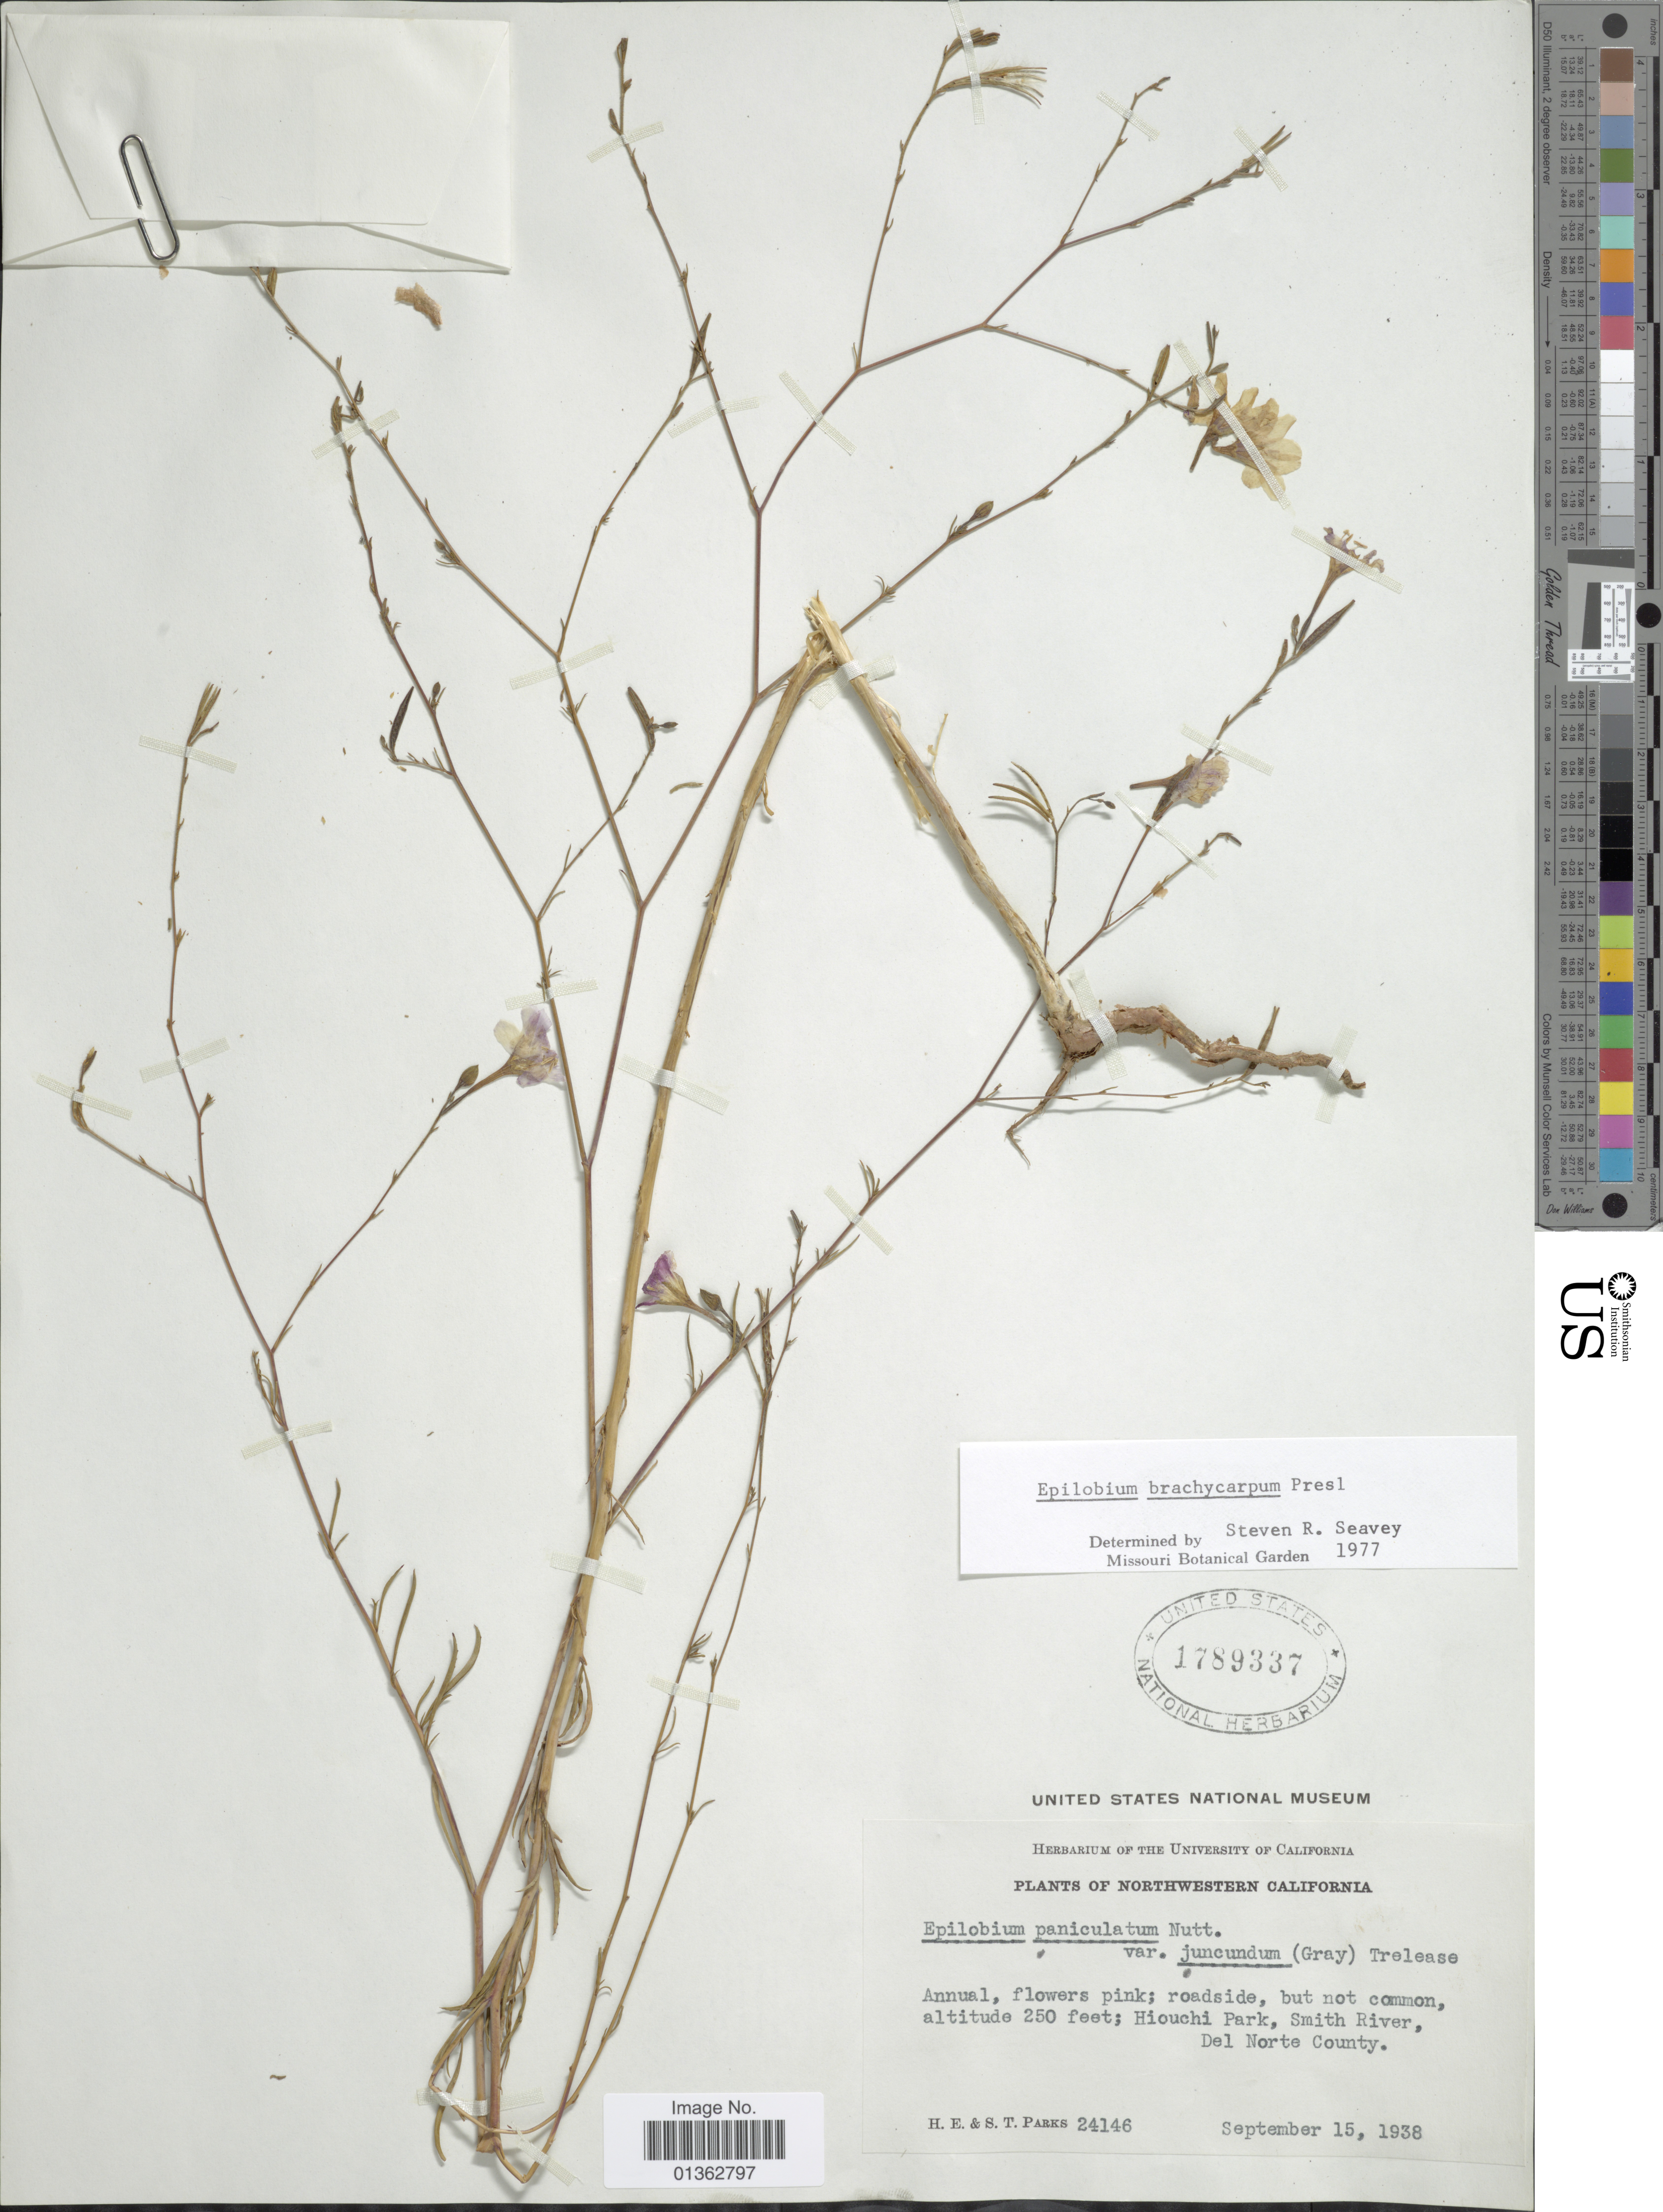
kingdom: Plantae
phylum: Tracheophyta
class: Magnoliopsida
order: Myrtales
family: Onagraceae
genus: Epilobium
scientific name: Epilobium brachycarpum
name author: C. Presl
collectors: H. E. Parks & S. Parks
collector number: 24146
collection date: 1938-09-15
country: United States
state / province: California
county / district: Del Norte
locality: Northwestern California. Hiouchi Park, Smith River, Del Norte County.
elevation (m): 76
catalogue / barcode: US 1789337